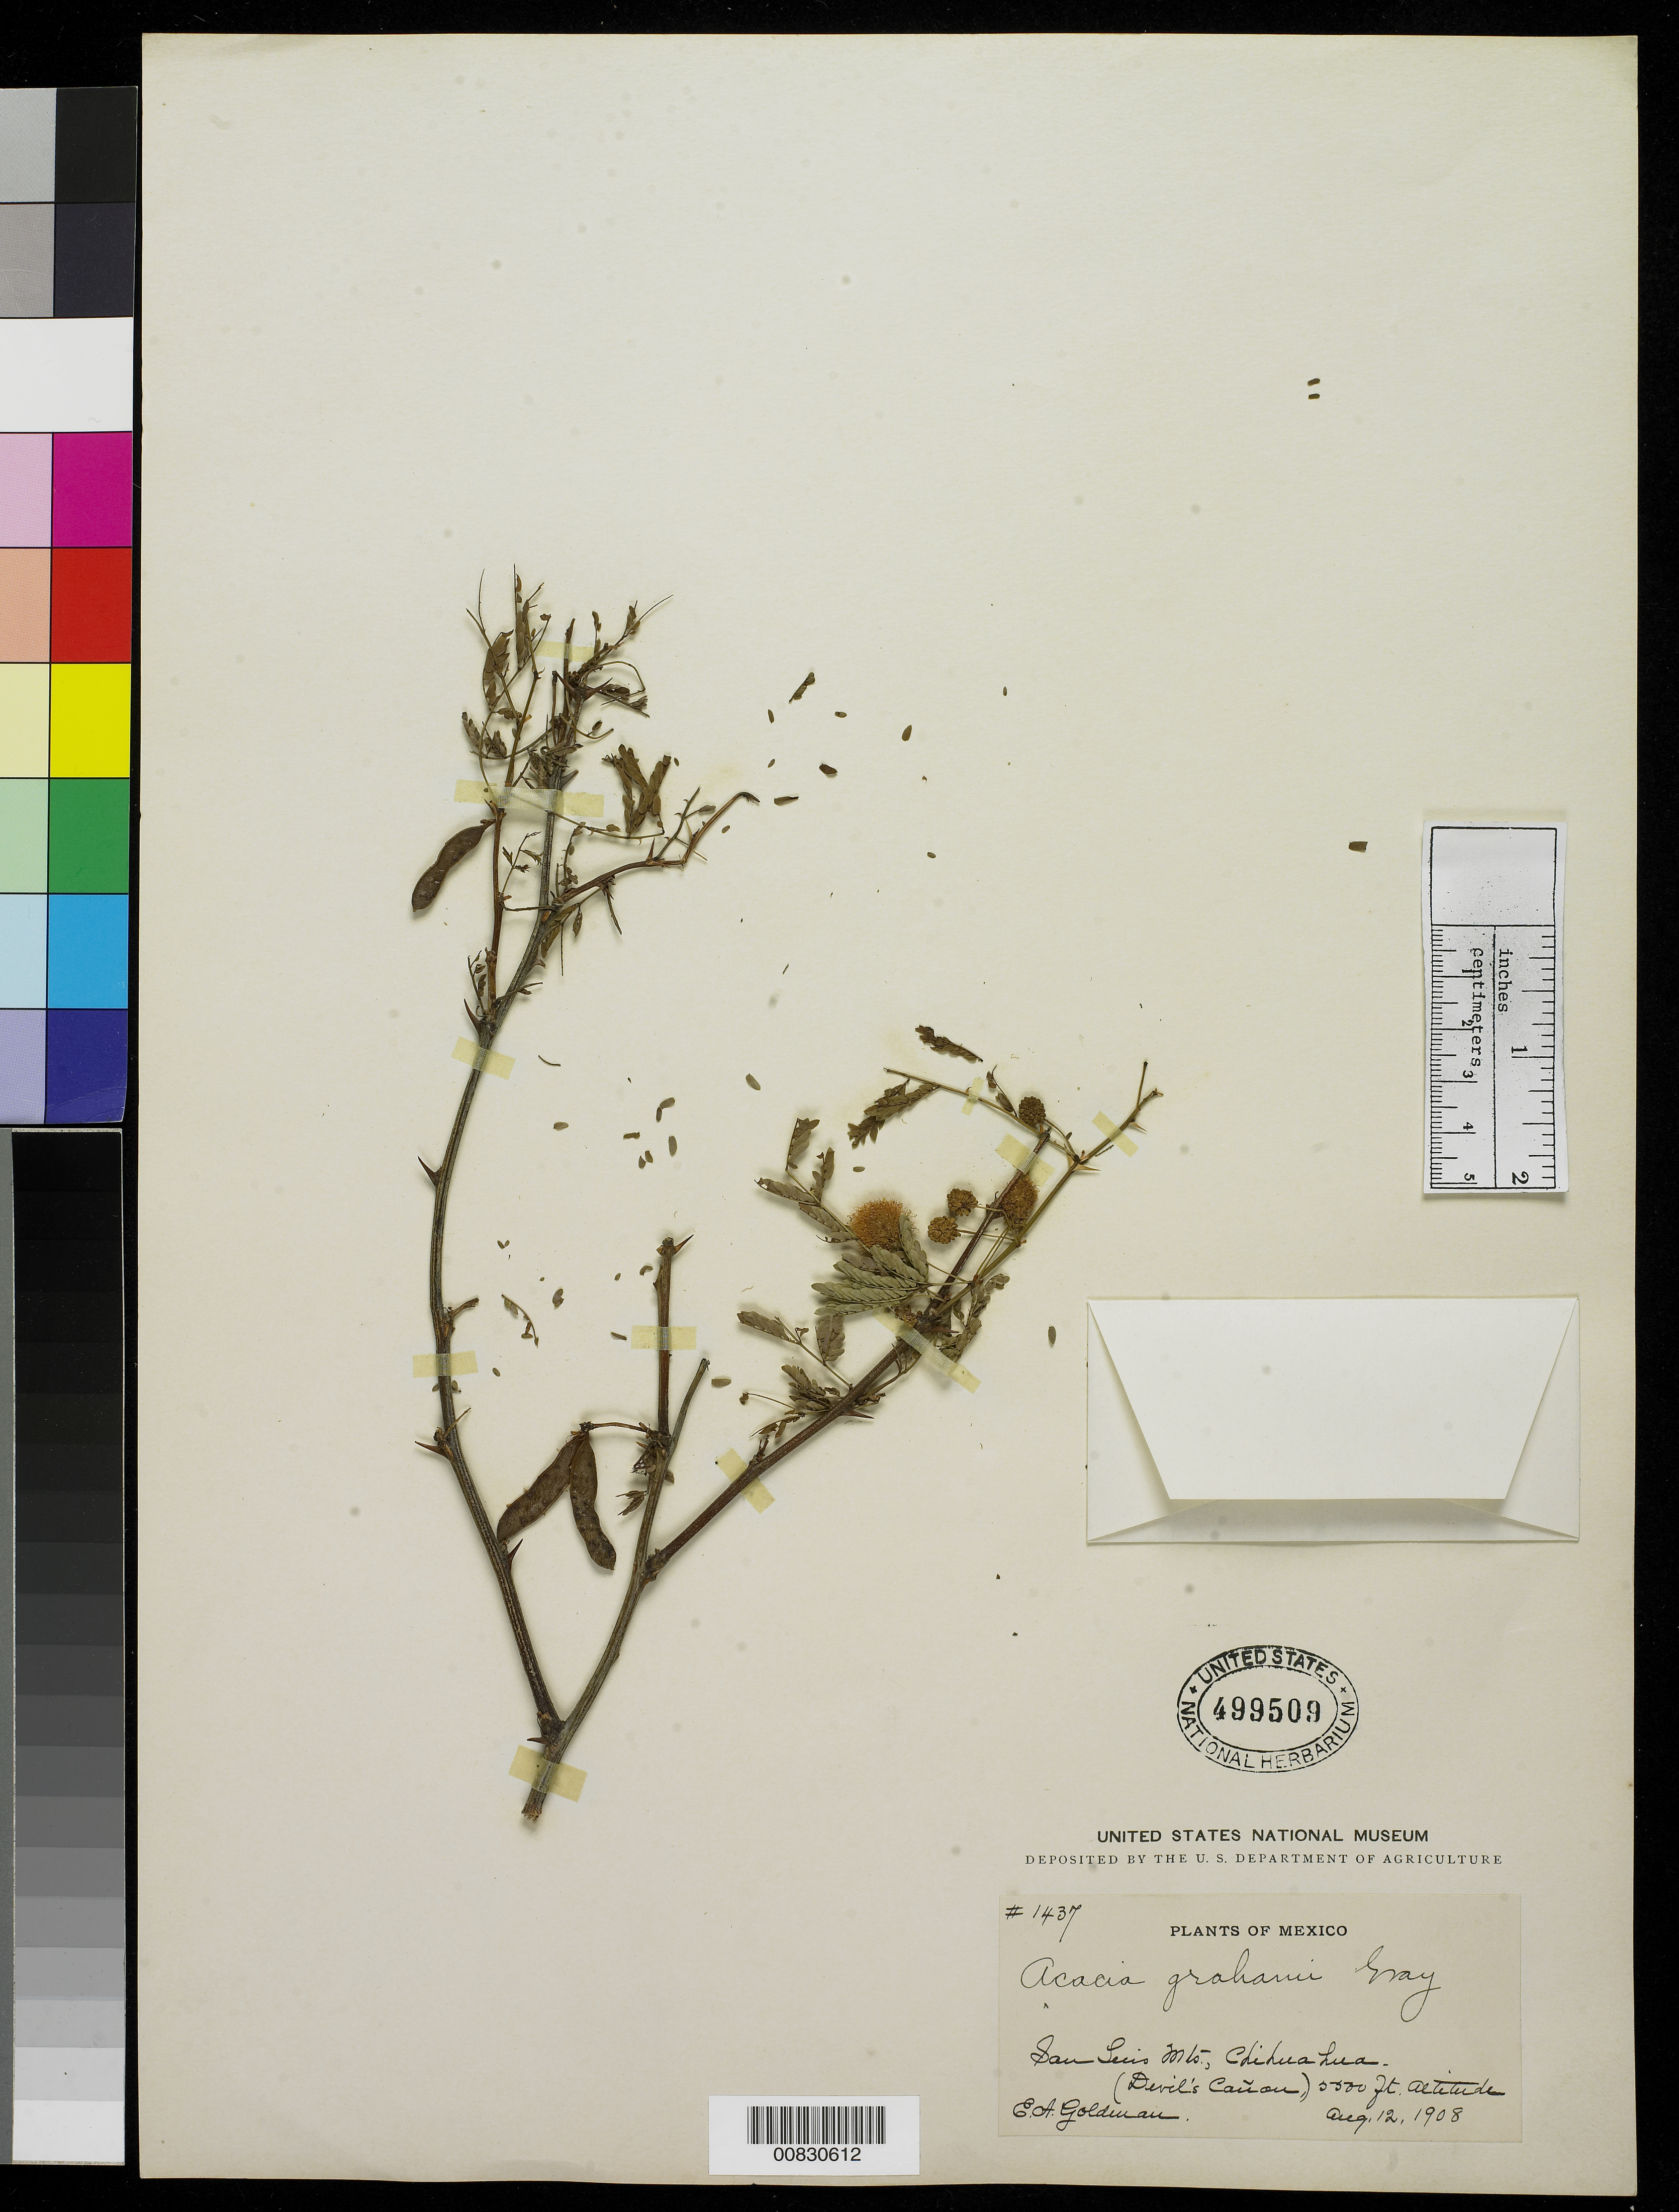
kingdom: Plantae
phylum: Tracheophyta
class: Magnoliopsida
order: Fabales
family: Fabaceae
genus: Mimosa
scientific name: Mimosa grahamii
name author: A. Gray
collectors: E. A. Goldman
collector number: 1437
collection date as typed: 12 Aug 1908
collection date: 1908-08-12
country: Mexico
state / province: Chihuahua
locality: San Luis Mts., Chihuahua. (Devil's Cañon).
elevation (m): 1676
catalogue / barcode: US 499509